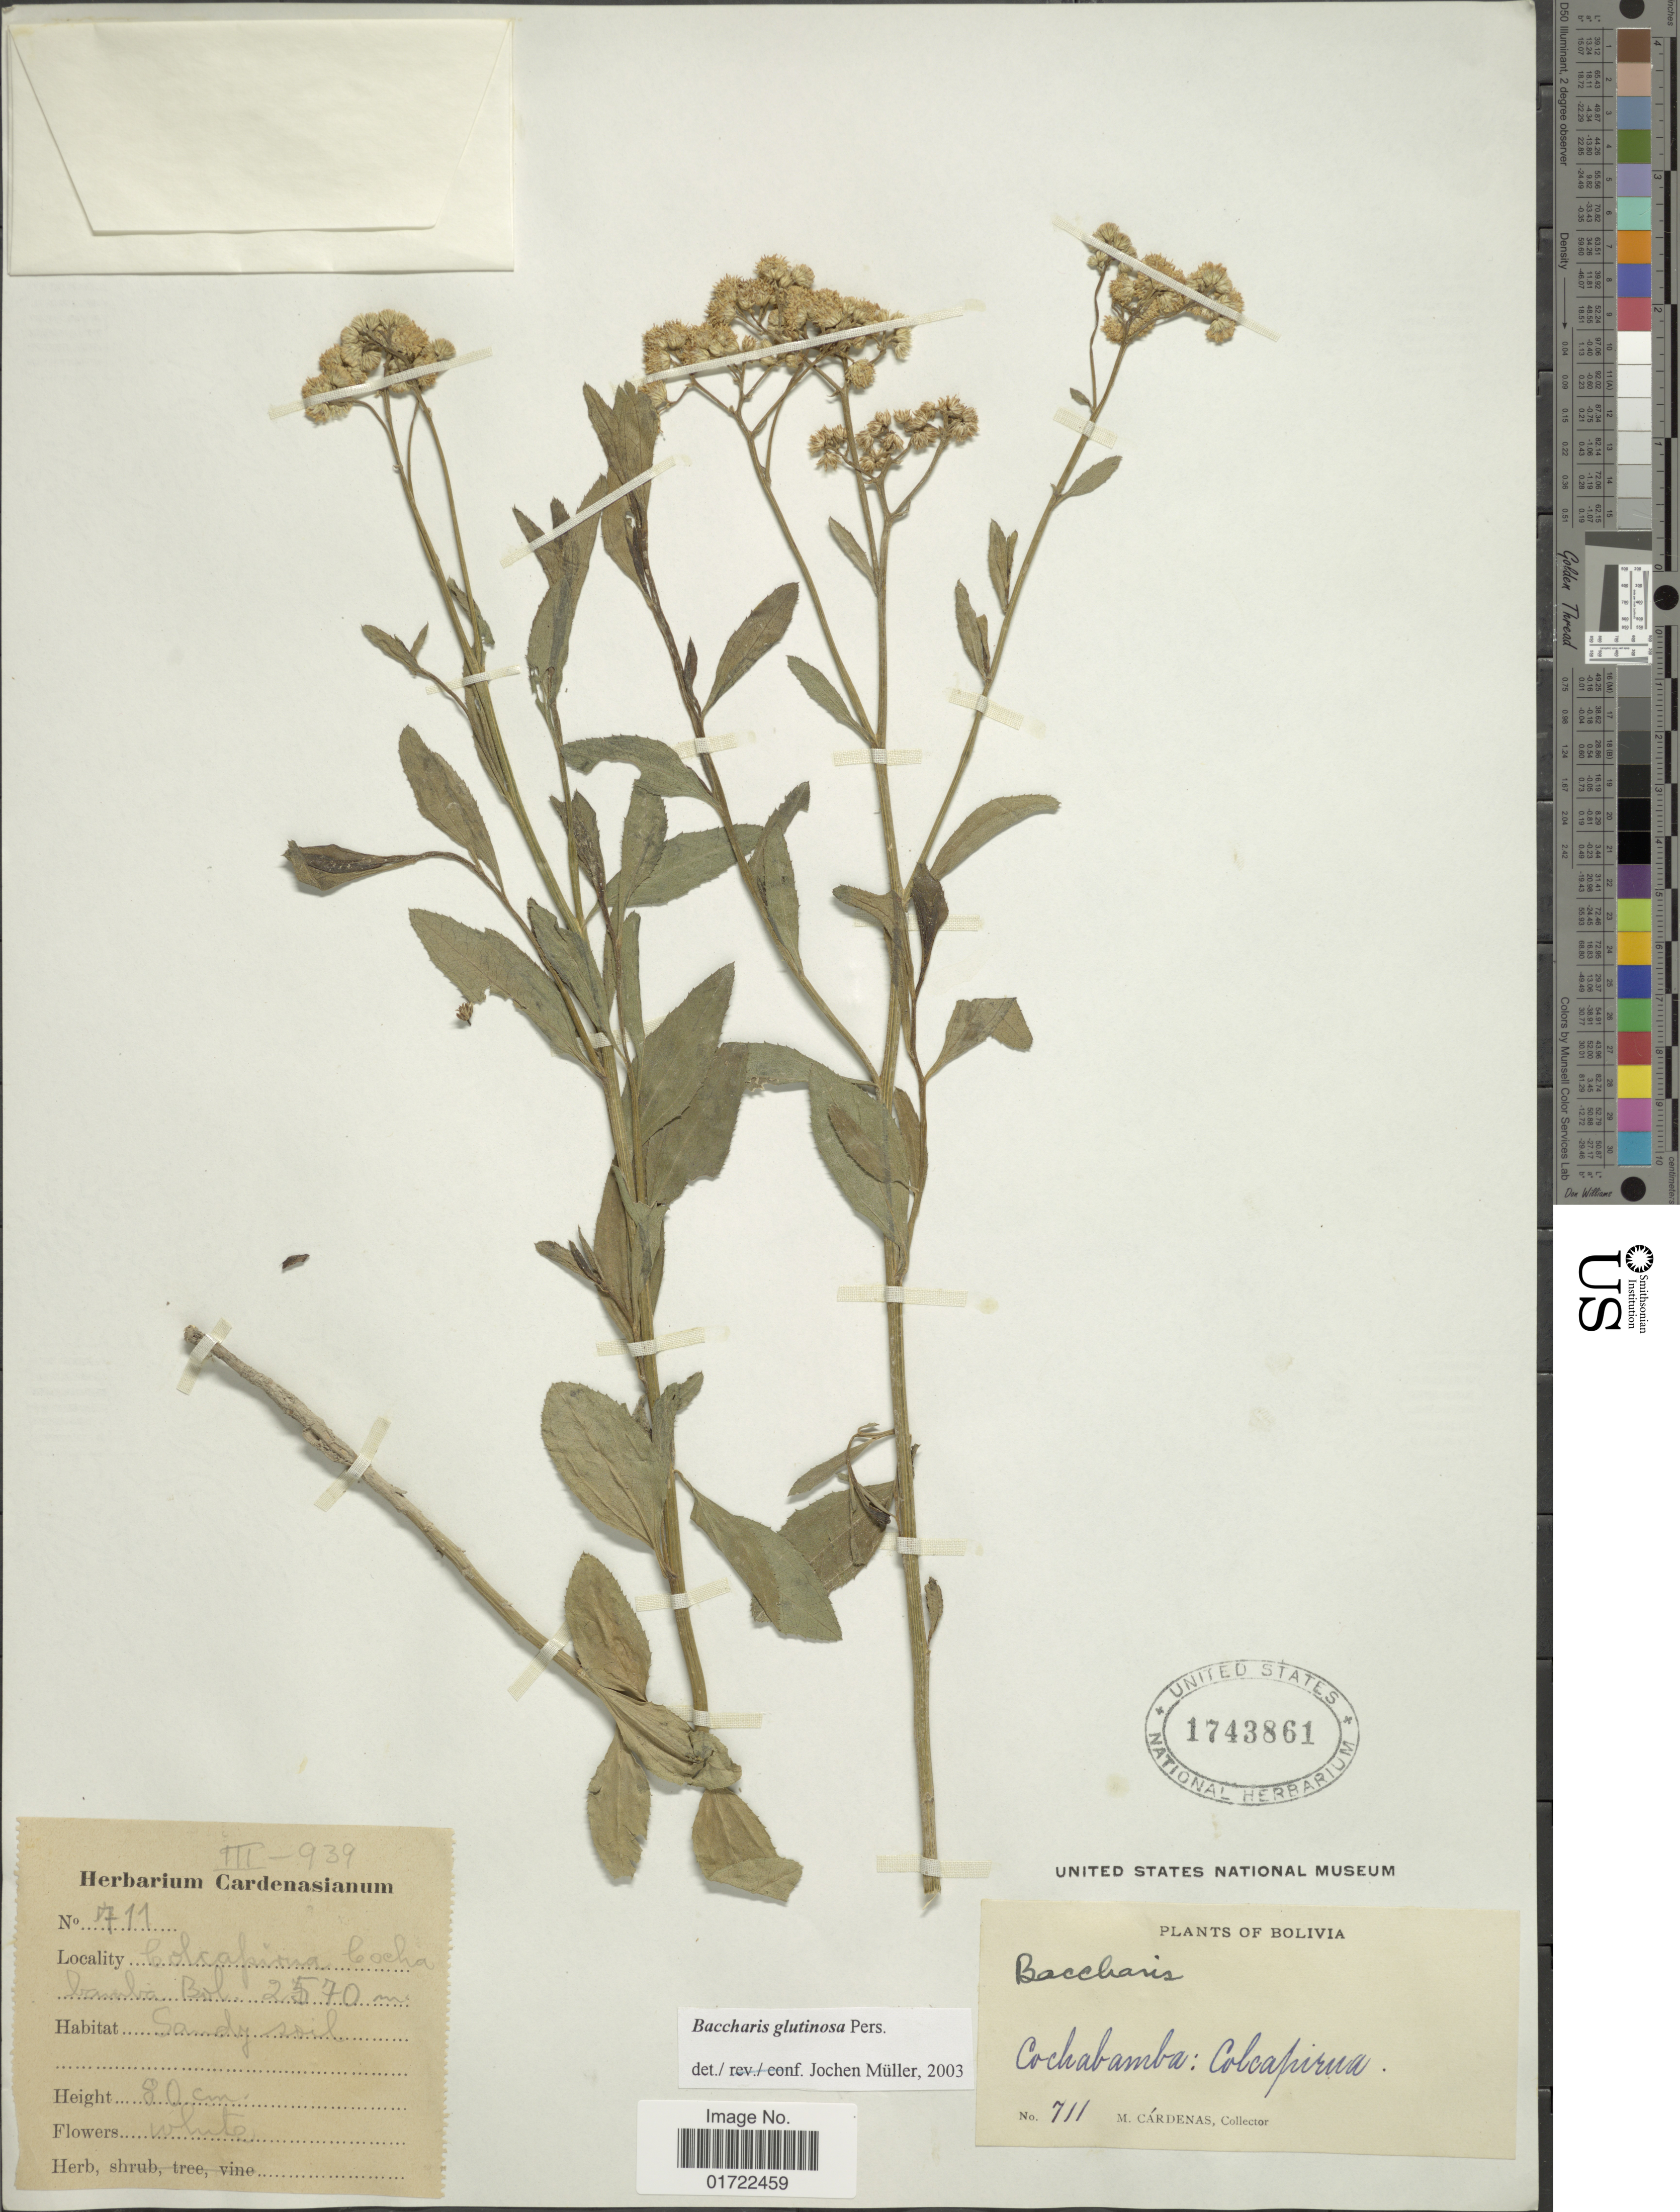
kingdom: Plantae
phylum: Tracheophyta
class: Magnoliopsida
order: Asterales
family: Asteraceae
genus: Baccharis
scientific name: Baccharis glutinosa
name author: Pers.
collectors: M. Cárdenas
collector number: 711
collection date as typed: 939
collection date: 1939-03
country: Bolivia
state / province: Cochabamba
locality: Colcapirua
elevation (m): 2570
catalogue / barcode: US 1743861